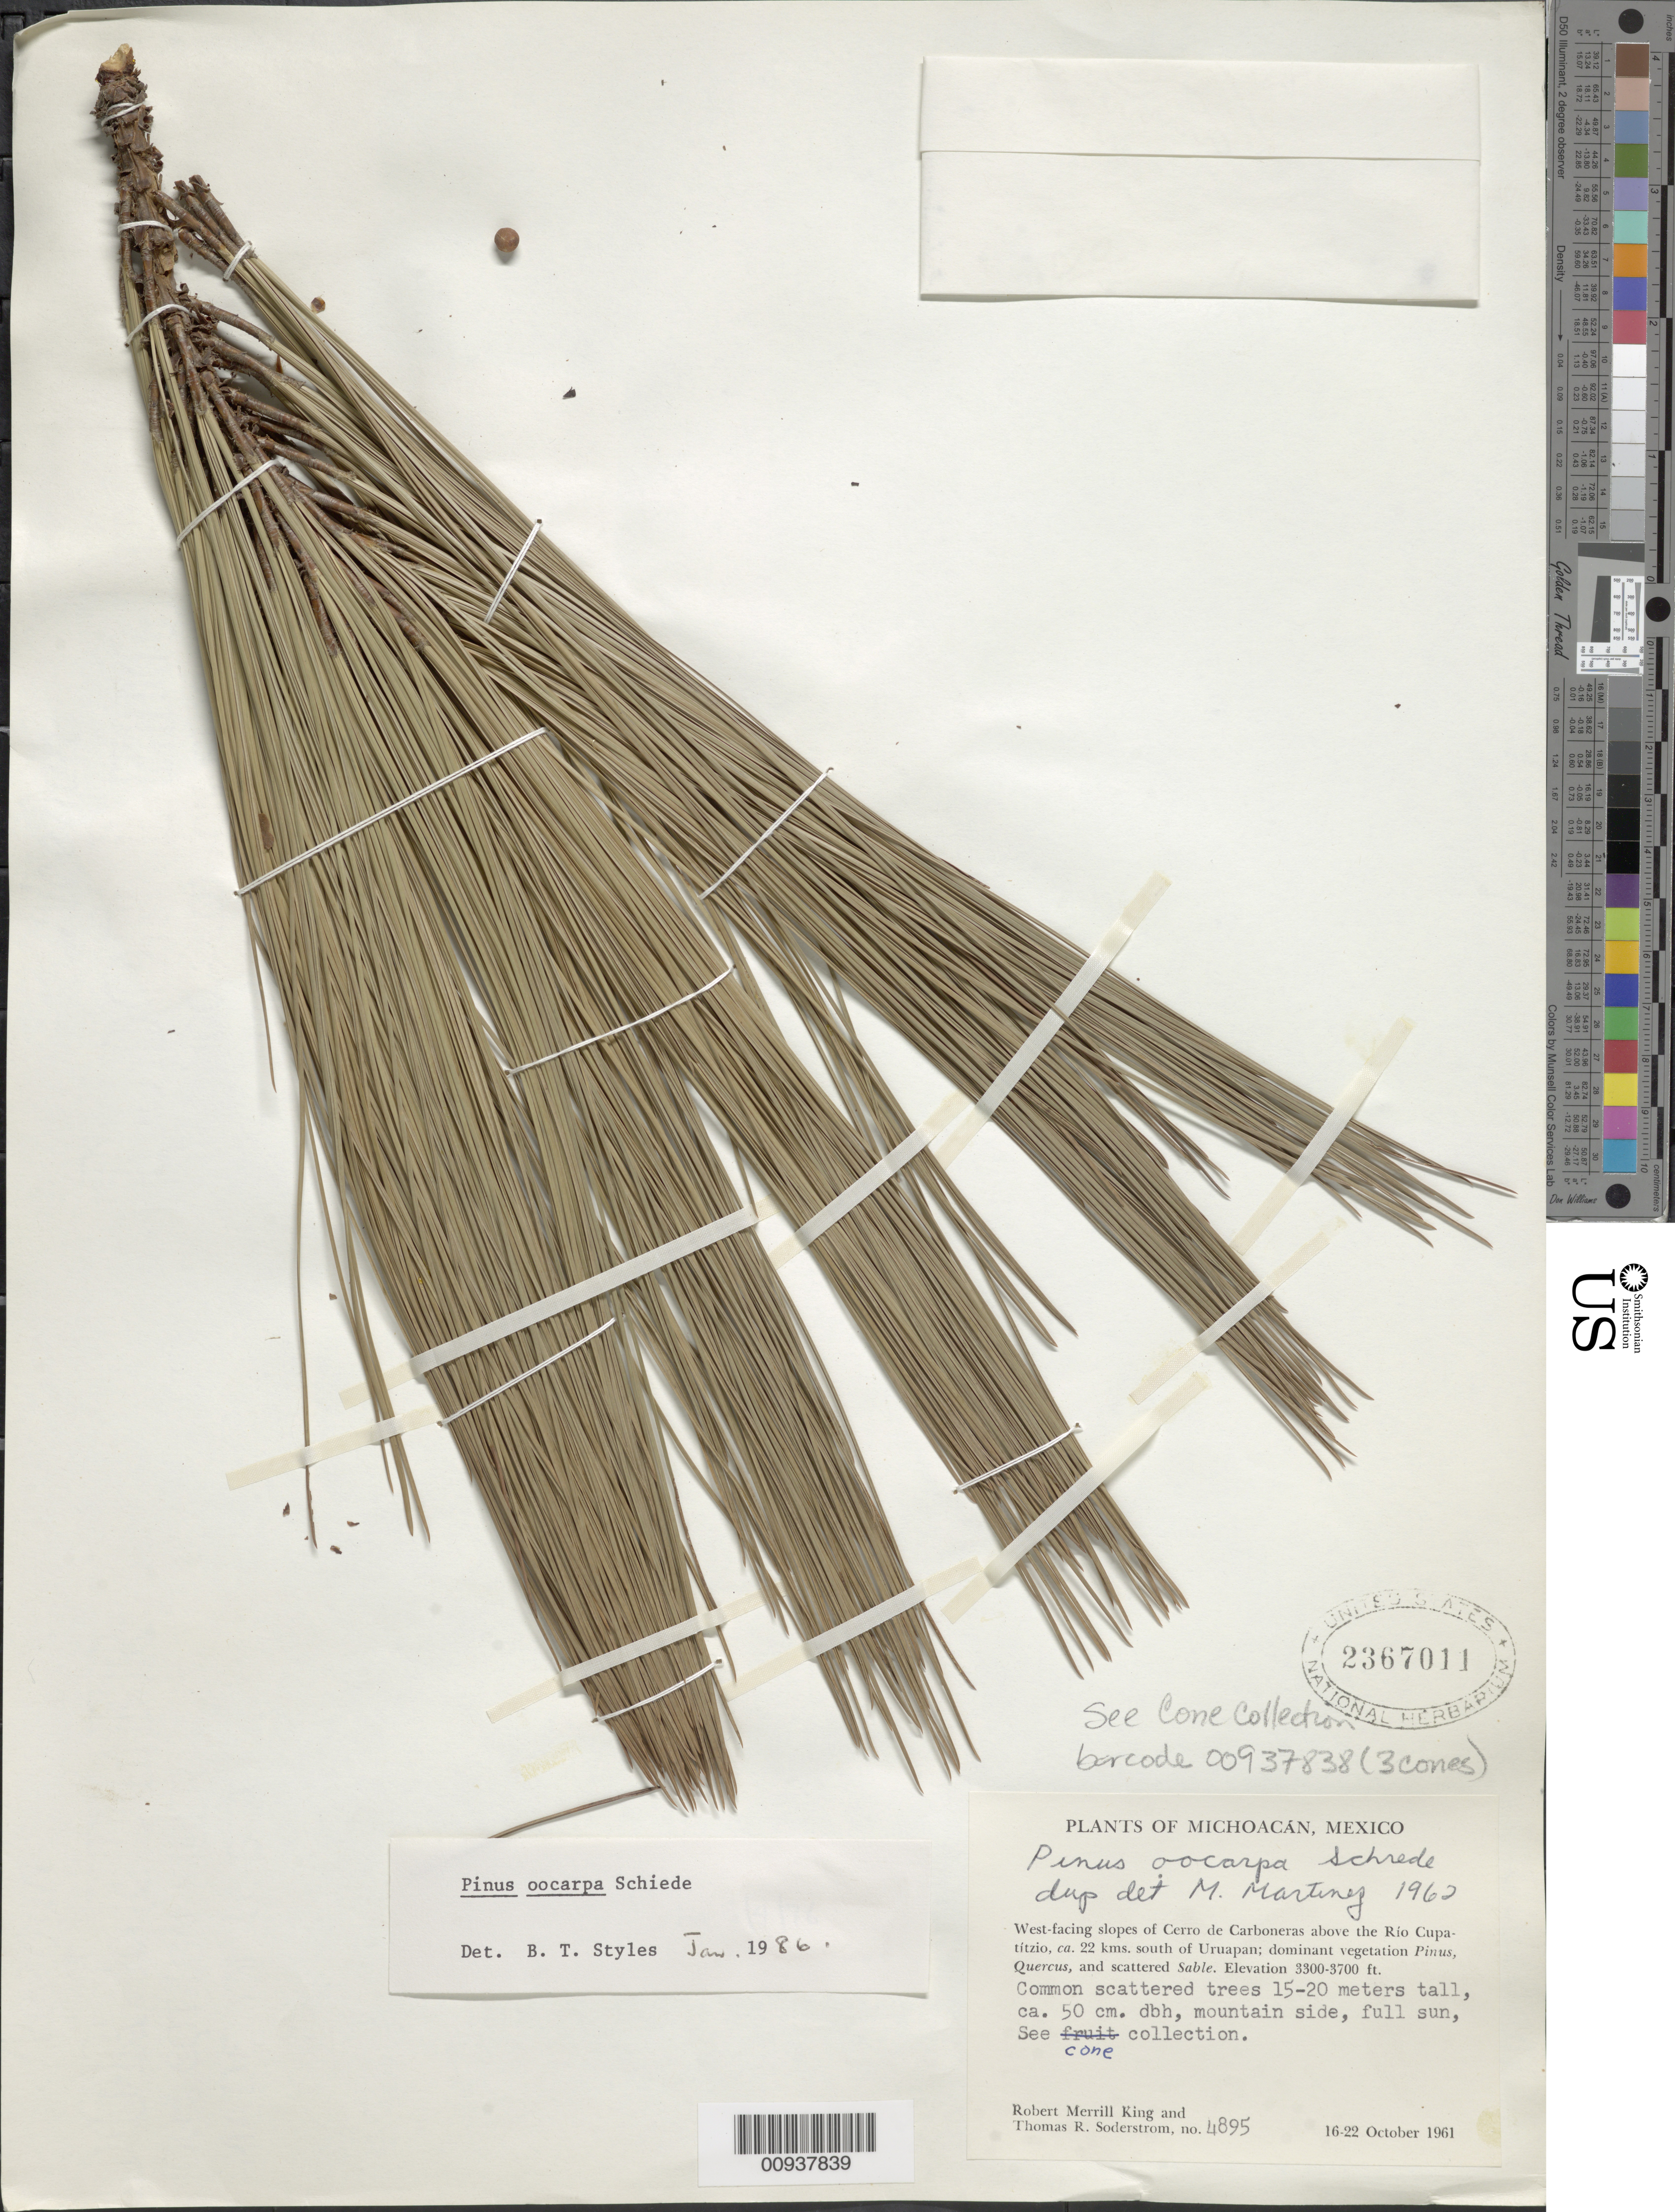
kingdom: Plantae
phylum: Tracheophyta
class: Pinopsida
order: Pinales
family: Pinaceae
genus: Pinus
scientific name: Pinus oocarpa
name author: Schiede ex Schltdl.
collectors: R. M. King & T. R. Soderstrom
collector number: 4895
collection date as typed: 16 Oct 1961 to 22 Oct 1961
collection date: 1961-10-16/1961-10-22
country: Mexico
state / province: Michoacán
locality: West-facing slopes of Cerro de Carboneras above the Río Cupatítzio, ca. 22 kms. South of Uruapan.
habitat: Mountain side. Dominant vegetation Pinus, Quercus, and scattered Sable. Full sun.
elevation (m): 1006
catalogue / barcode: US 2367011